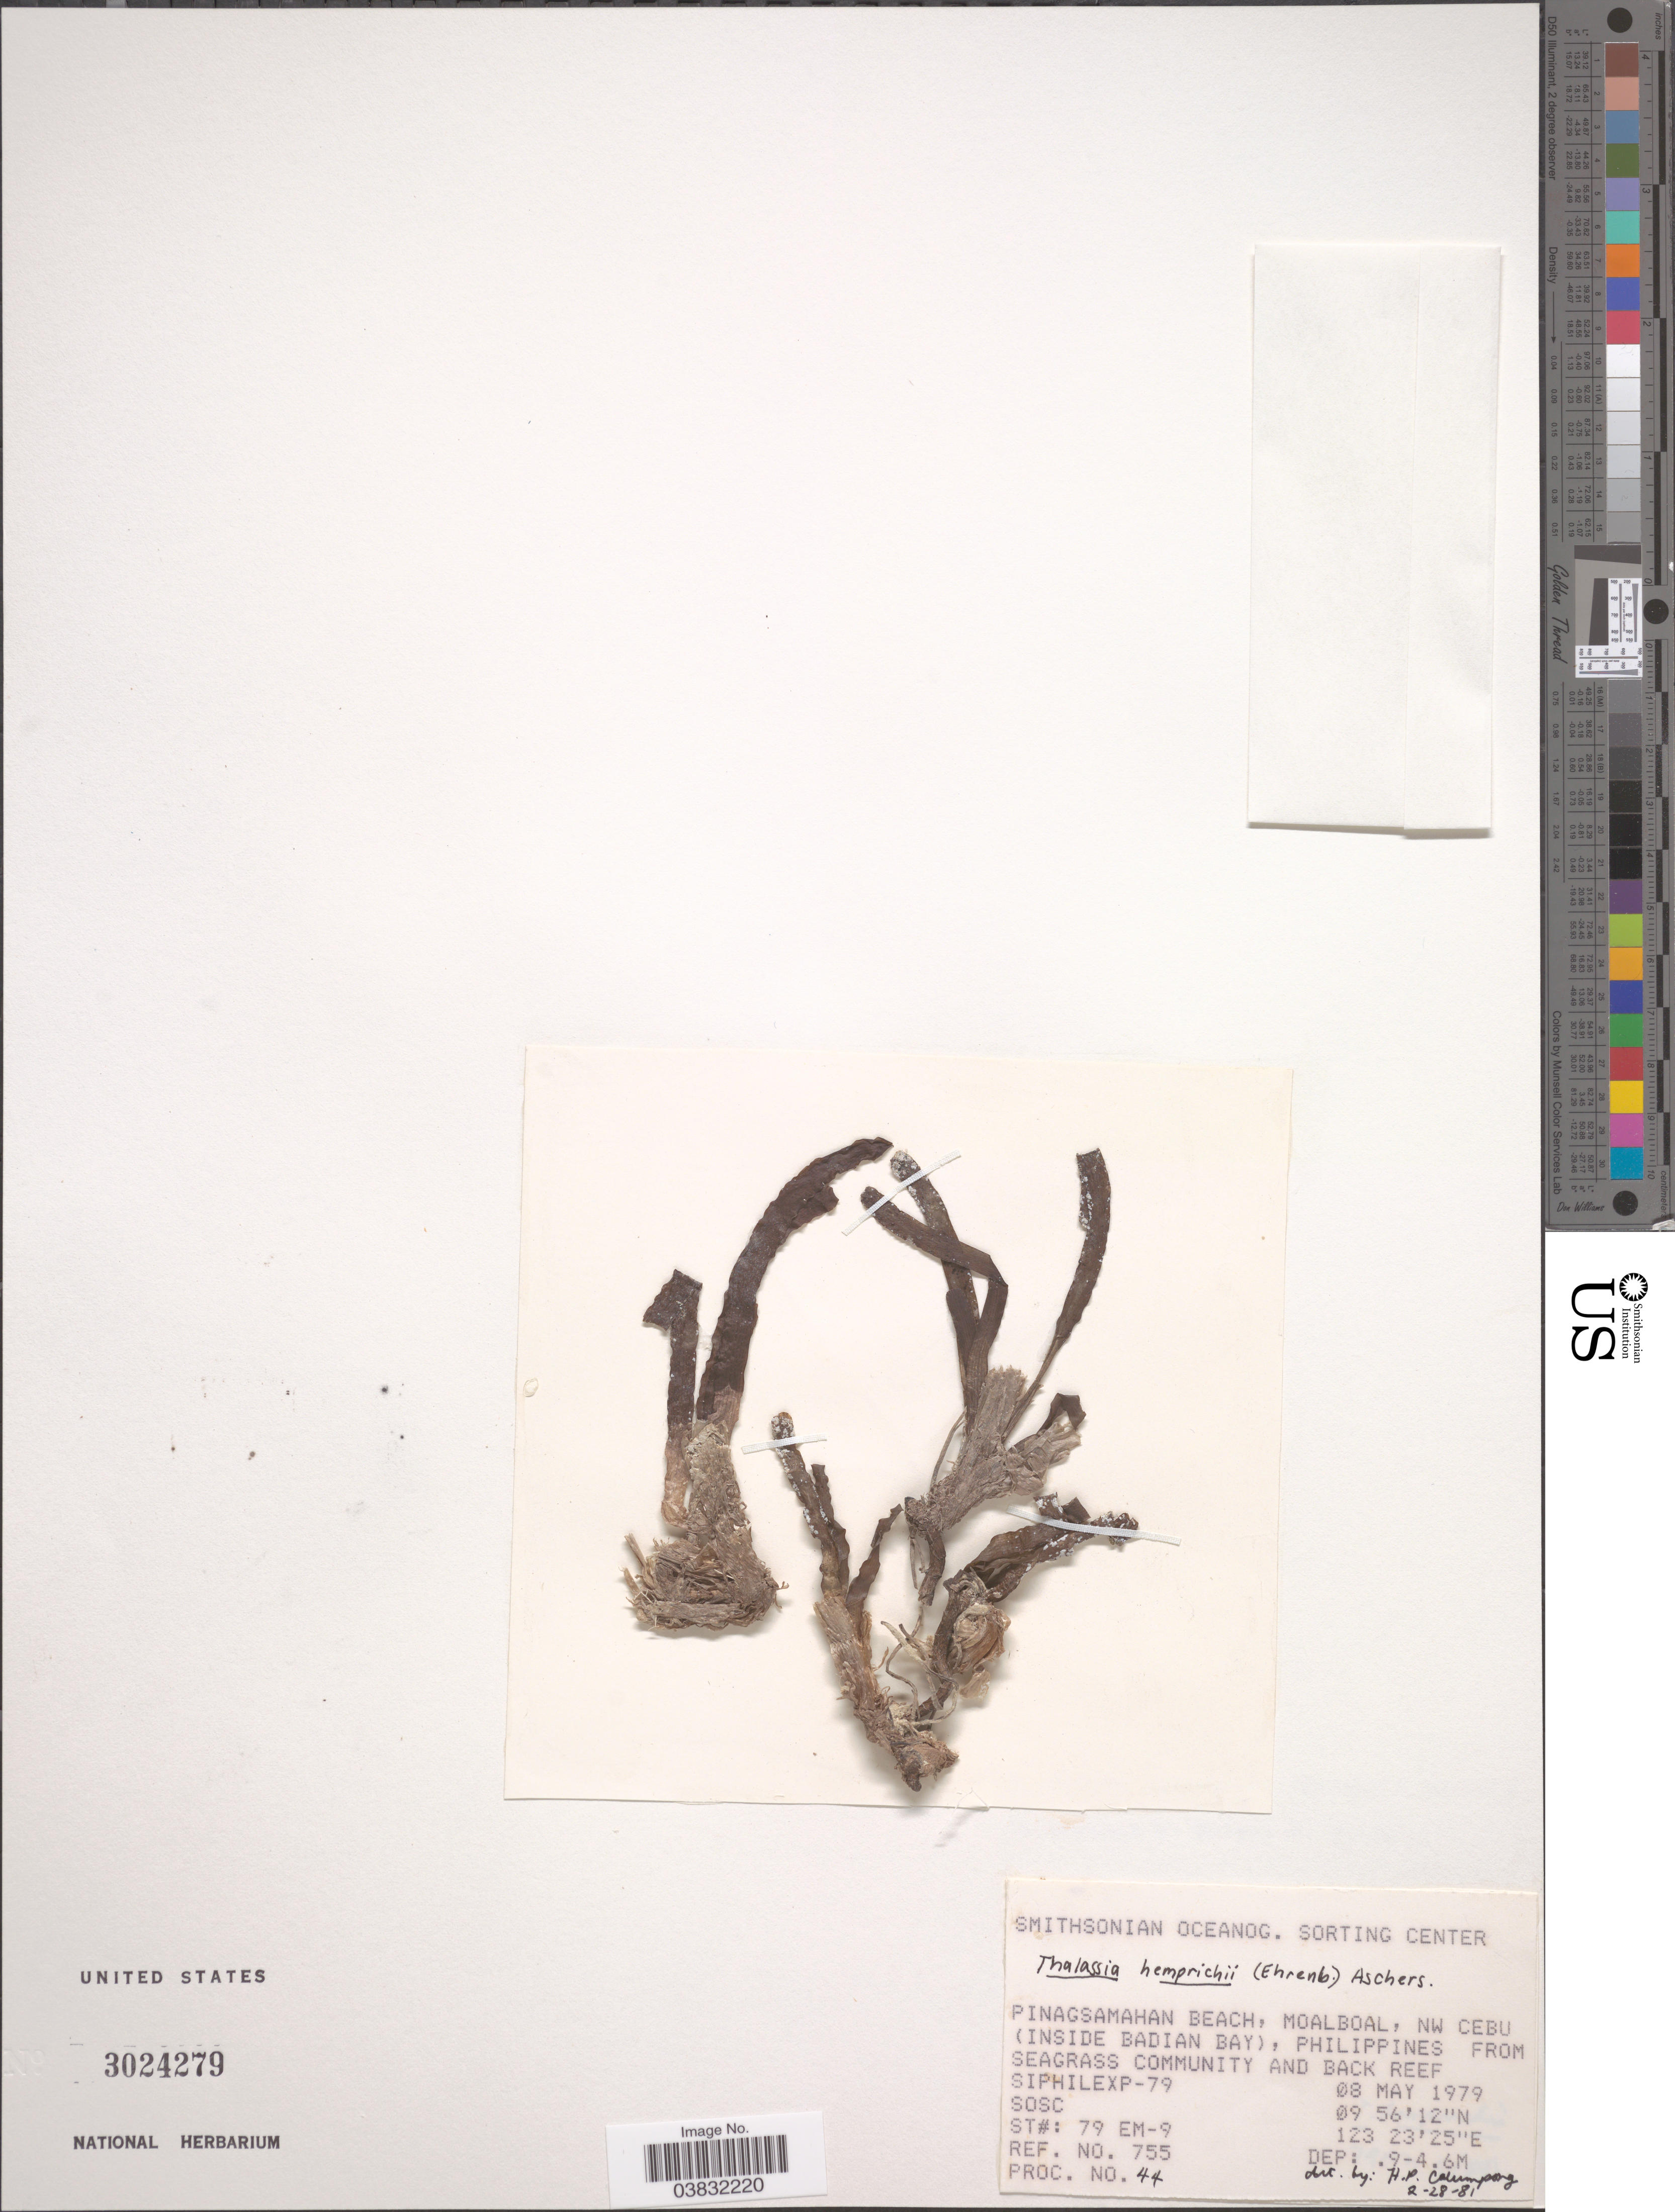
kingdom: Plantae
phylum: Tracheophyta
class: Liliopsida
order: Alismatales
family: Hydrocharitaceae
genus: Thalassia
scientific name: Thalassia hemprichii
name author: Asch.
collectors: SOSC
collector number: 755/44 ?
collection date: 1979-05-08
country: Philippines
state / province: Central Visayas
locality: Pinagsamahan Beach, Moalboal, NW Cebu (inside Badian Bay).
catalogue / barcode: US 3024279